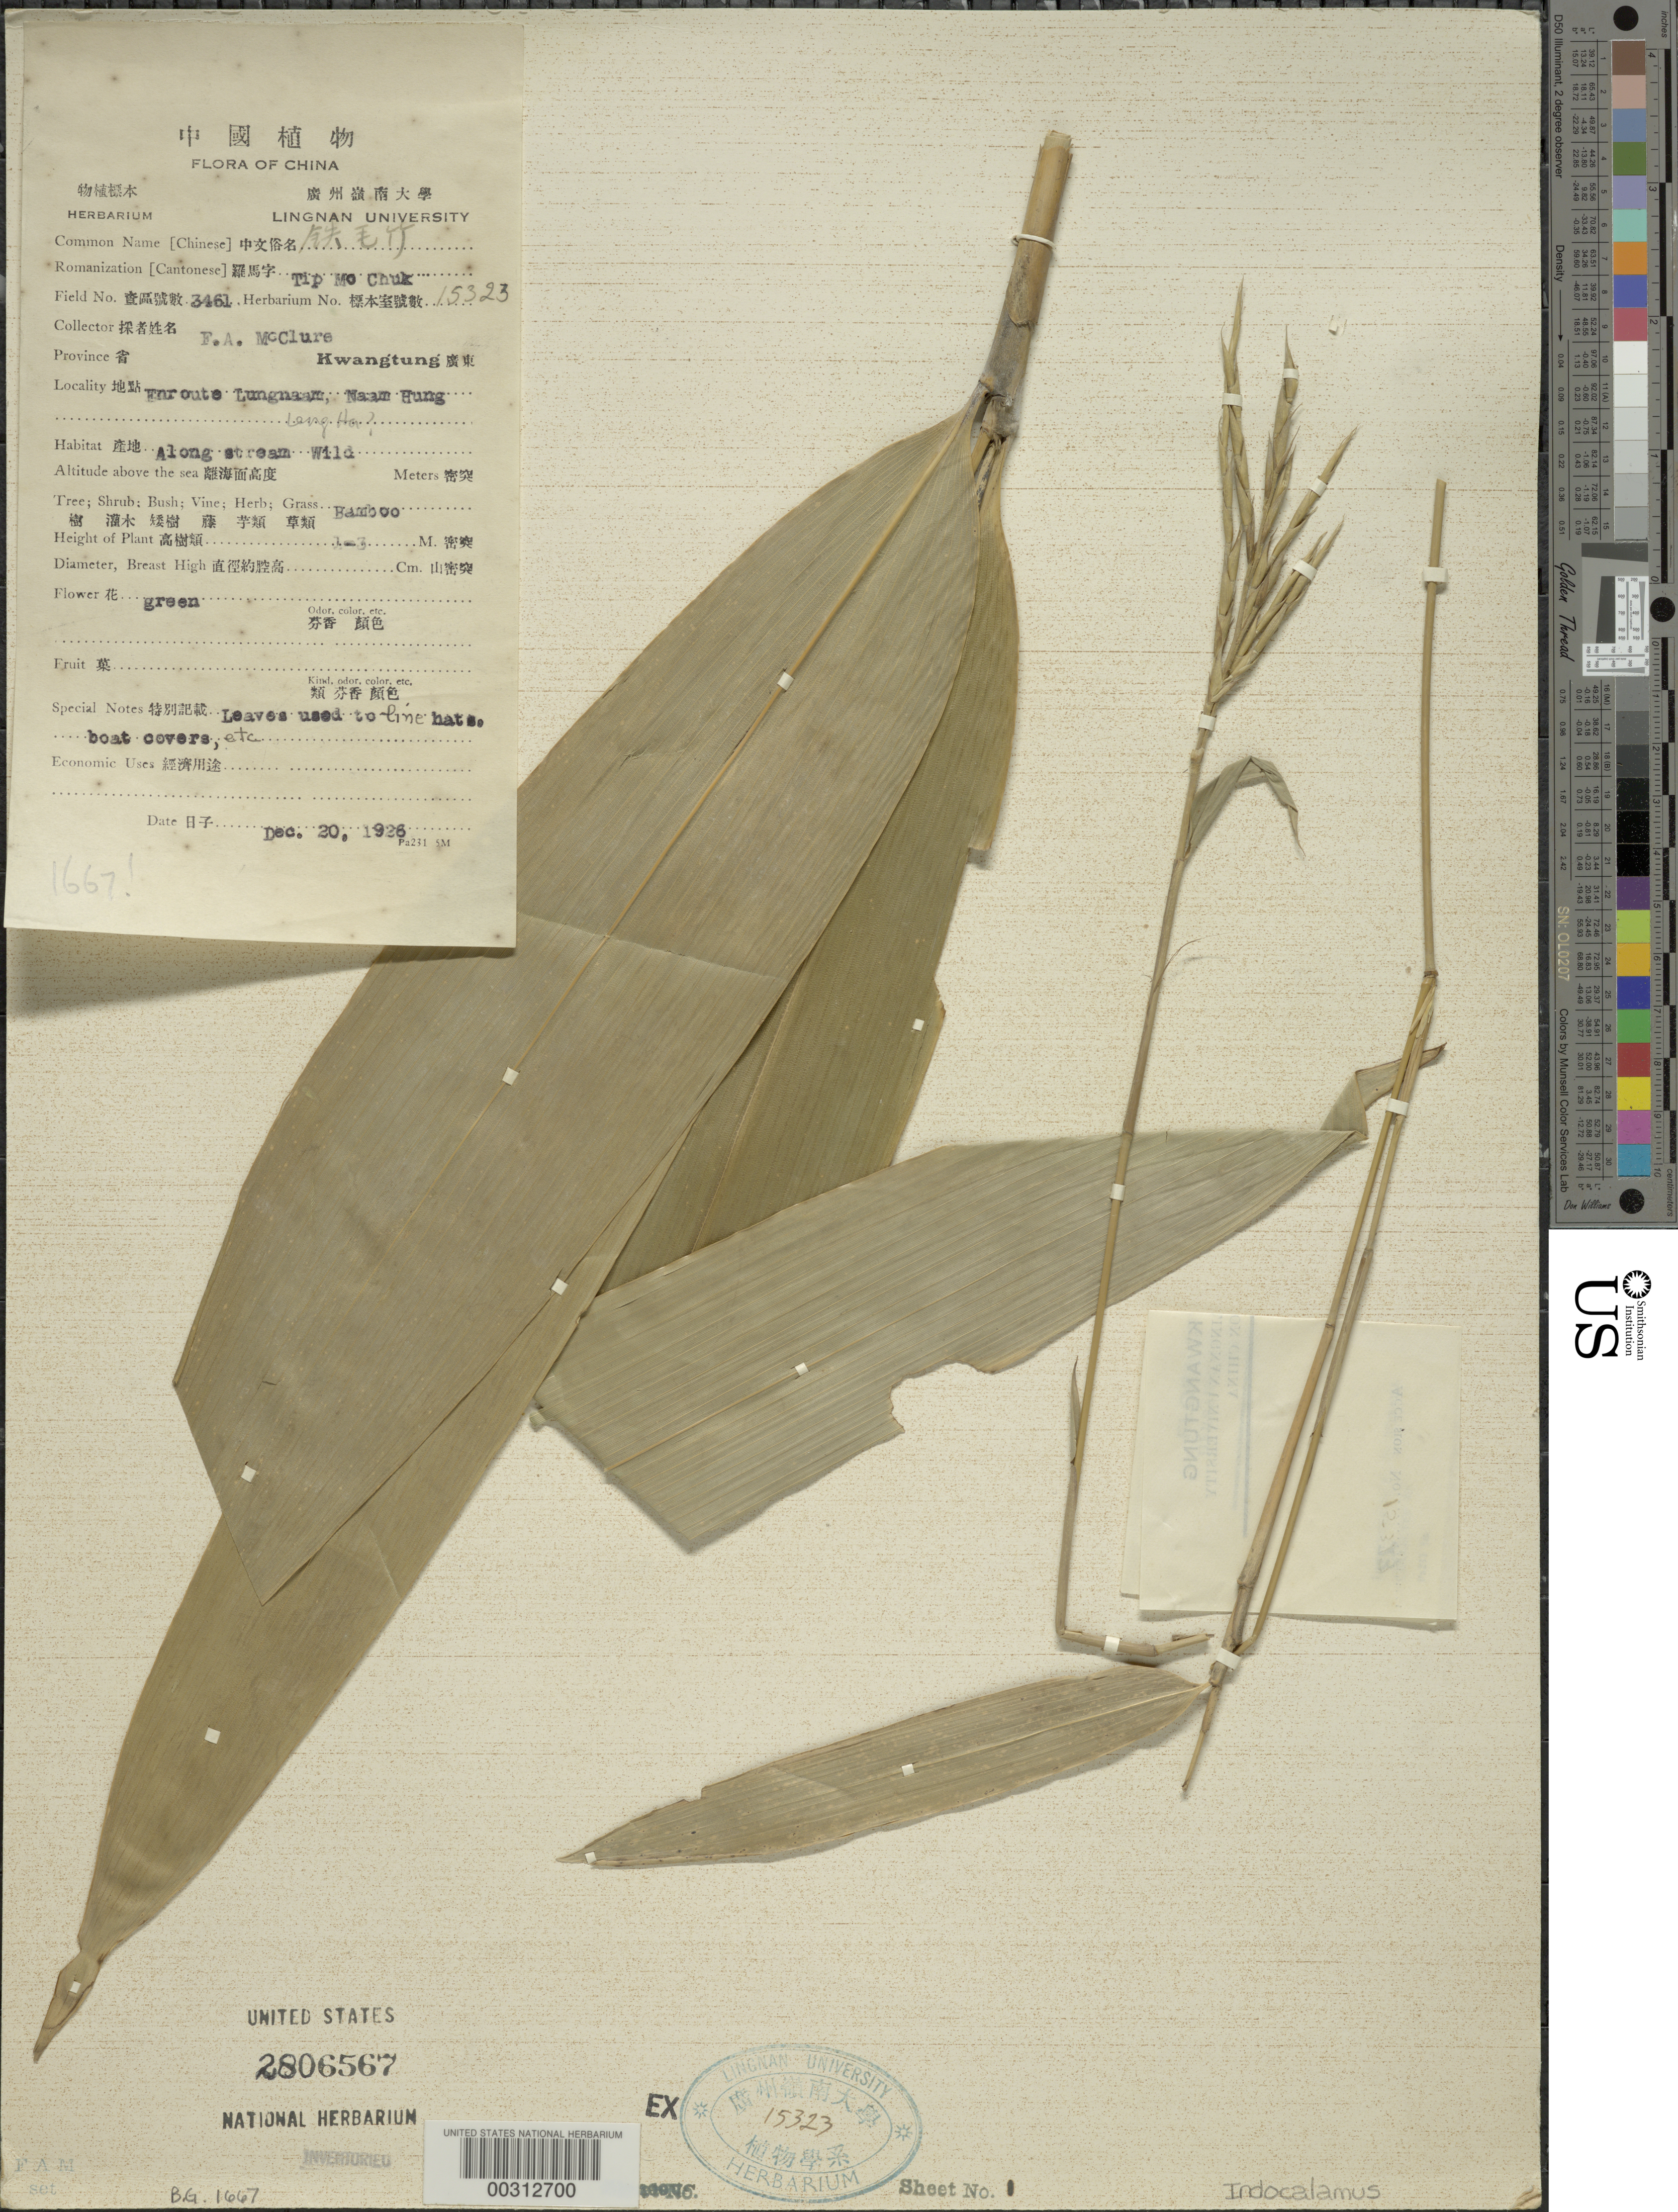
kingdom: Plantae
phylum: Tracheophyta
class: Liliopsida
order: Poales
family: Poaceae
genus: Indocalamus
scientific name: Indocalamus sp.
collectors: F. A. McClure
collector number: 3461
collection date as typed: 20 Dec 1926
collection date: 1926-12-20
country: China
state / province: Guangdong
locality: Naam hung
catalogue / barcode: US 2806567